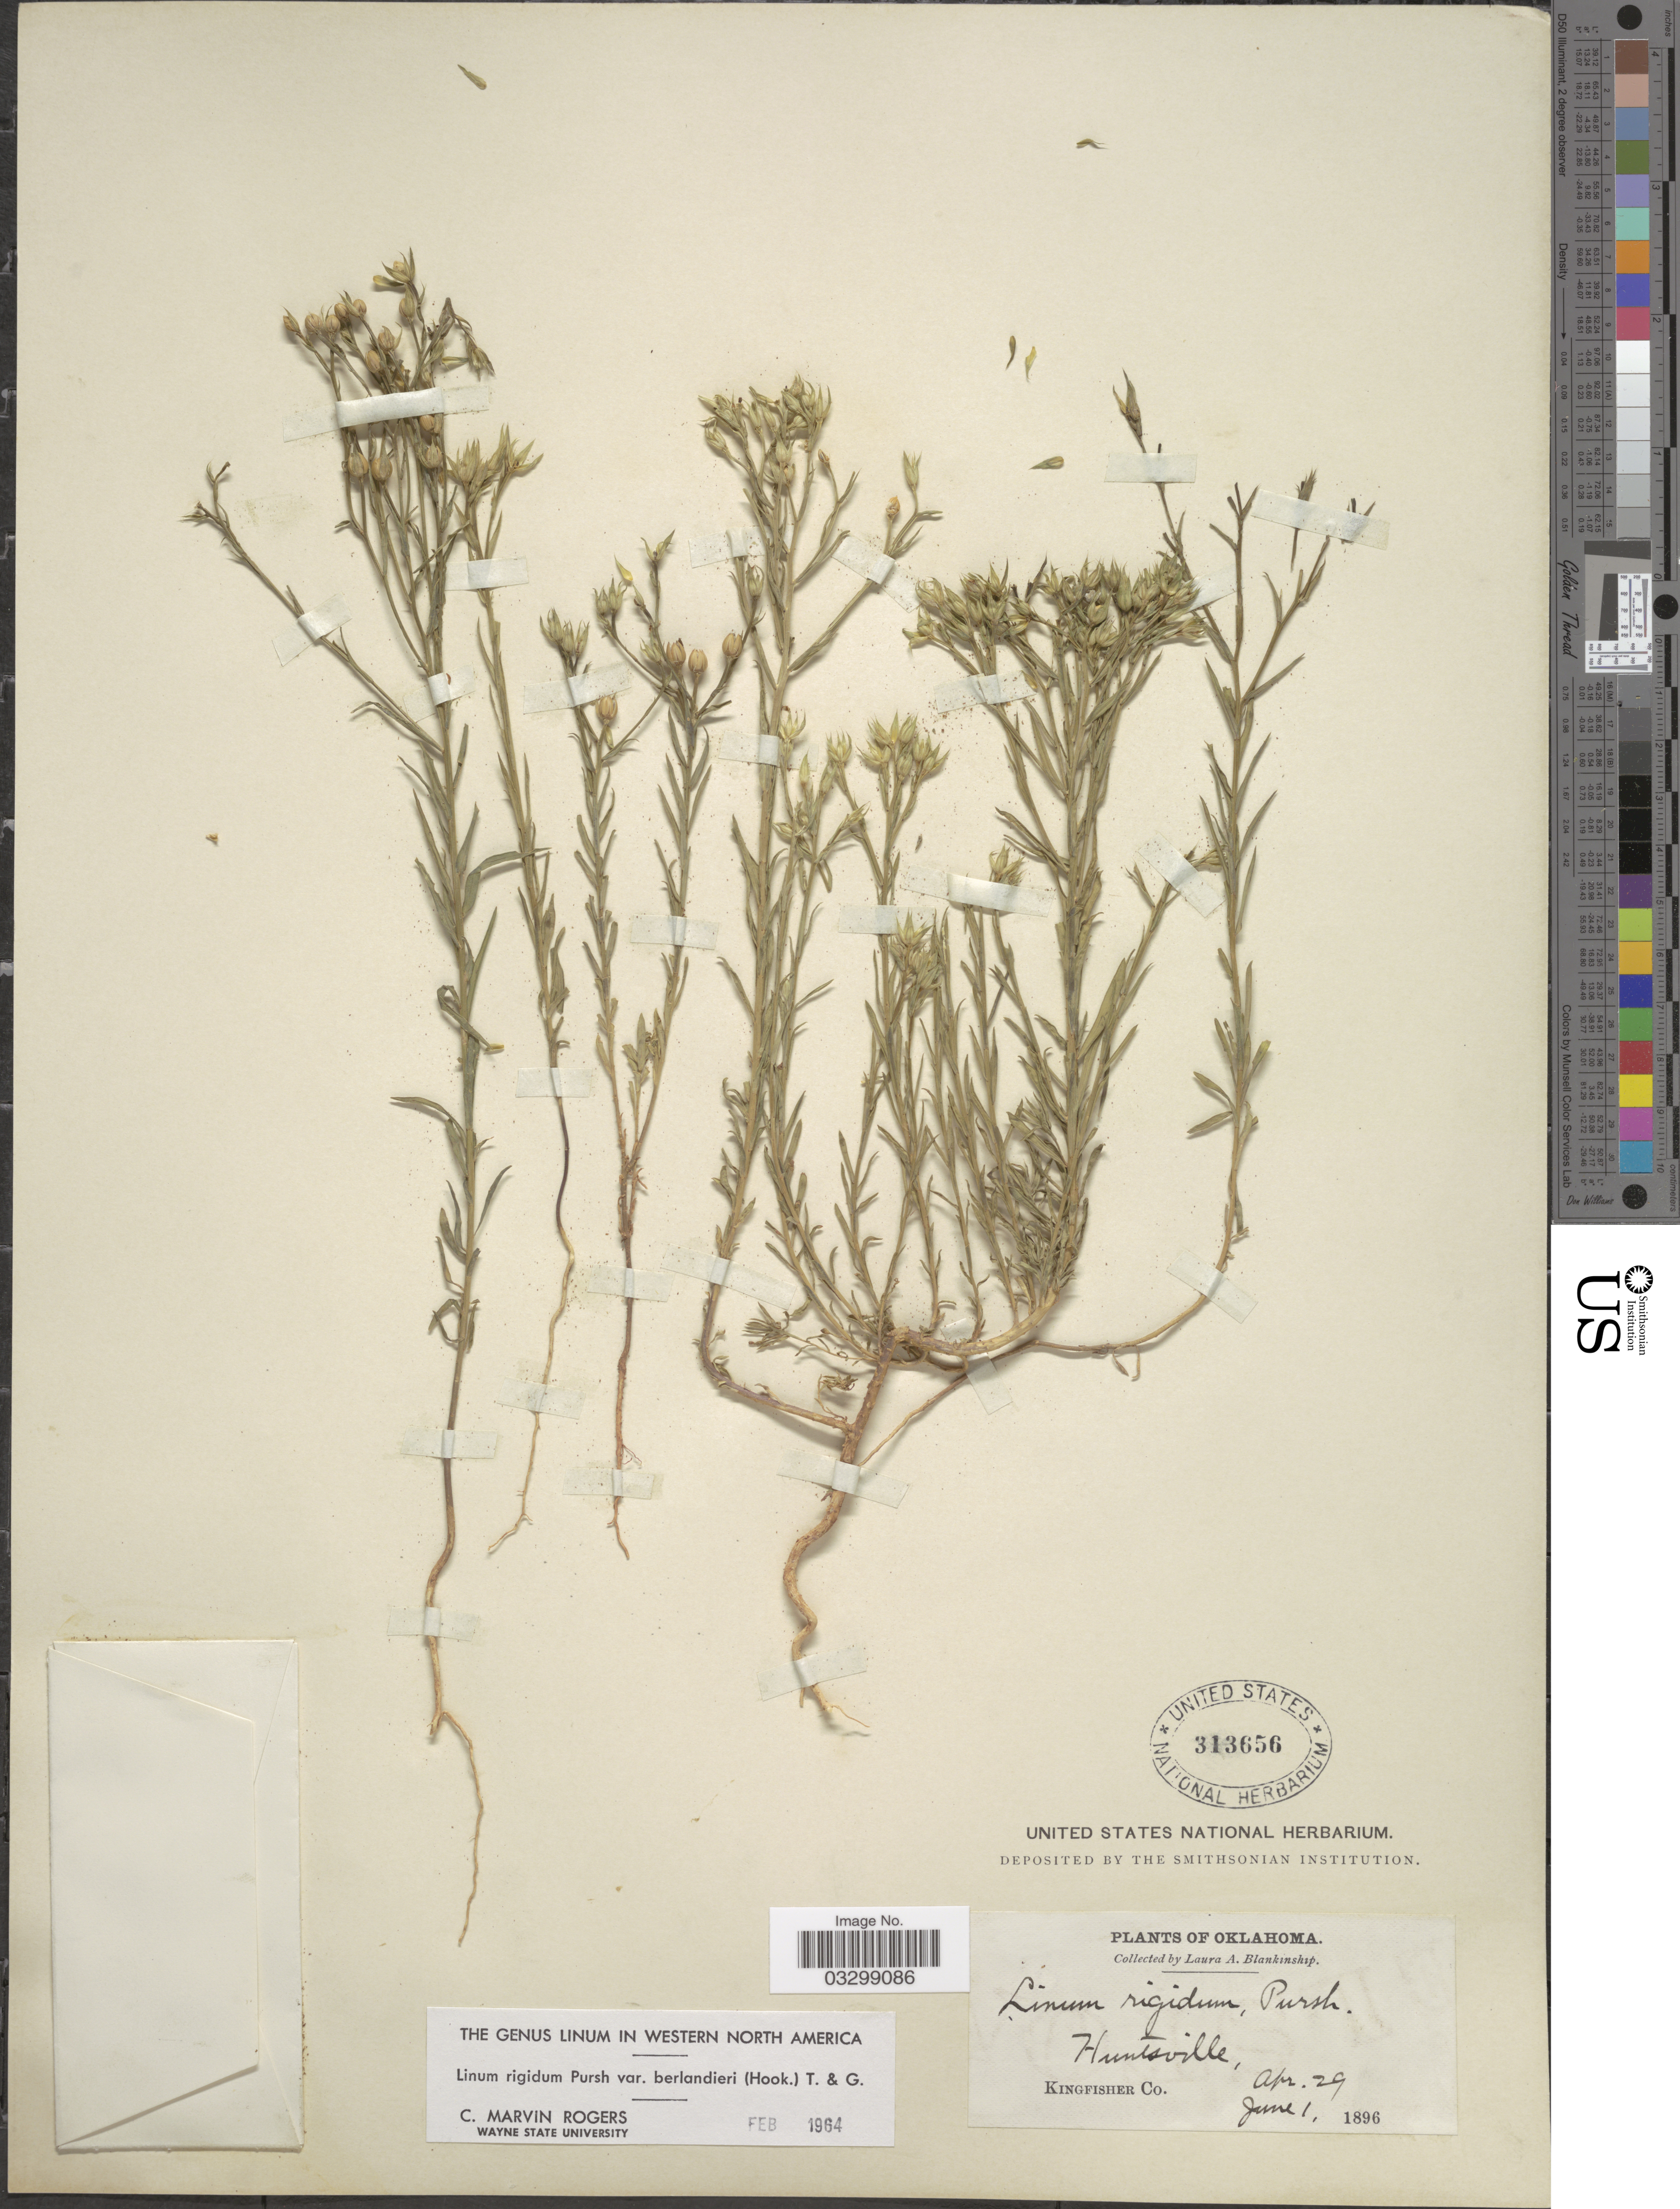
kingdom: Plantae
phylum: Tracheophyta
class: Magnoliopsida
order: Malpighiales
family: Linaceae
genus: Linum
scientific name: Linum rigidum var. berlandieri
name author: Pursh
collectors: L. A. Blankinship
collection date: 1896-04-29/1896-06-01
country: United States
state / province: Oklahoma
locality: Huntsville. Kingsfisher Co.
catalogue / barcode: US 313656